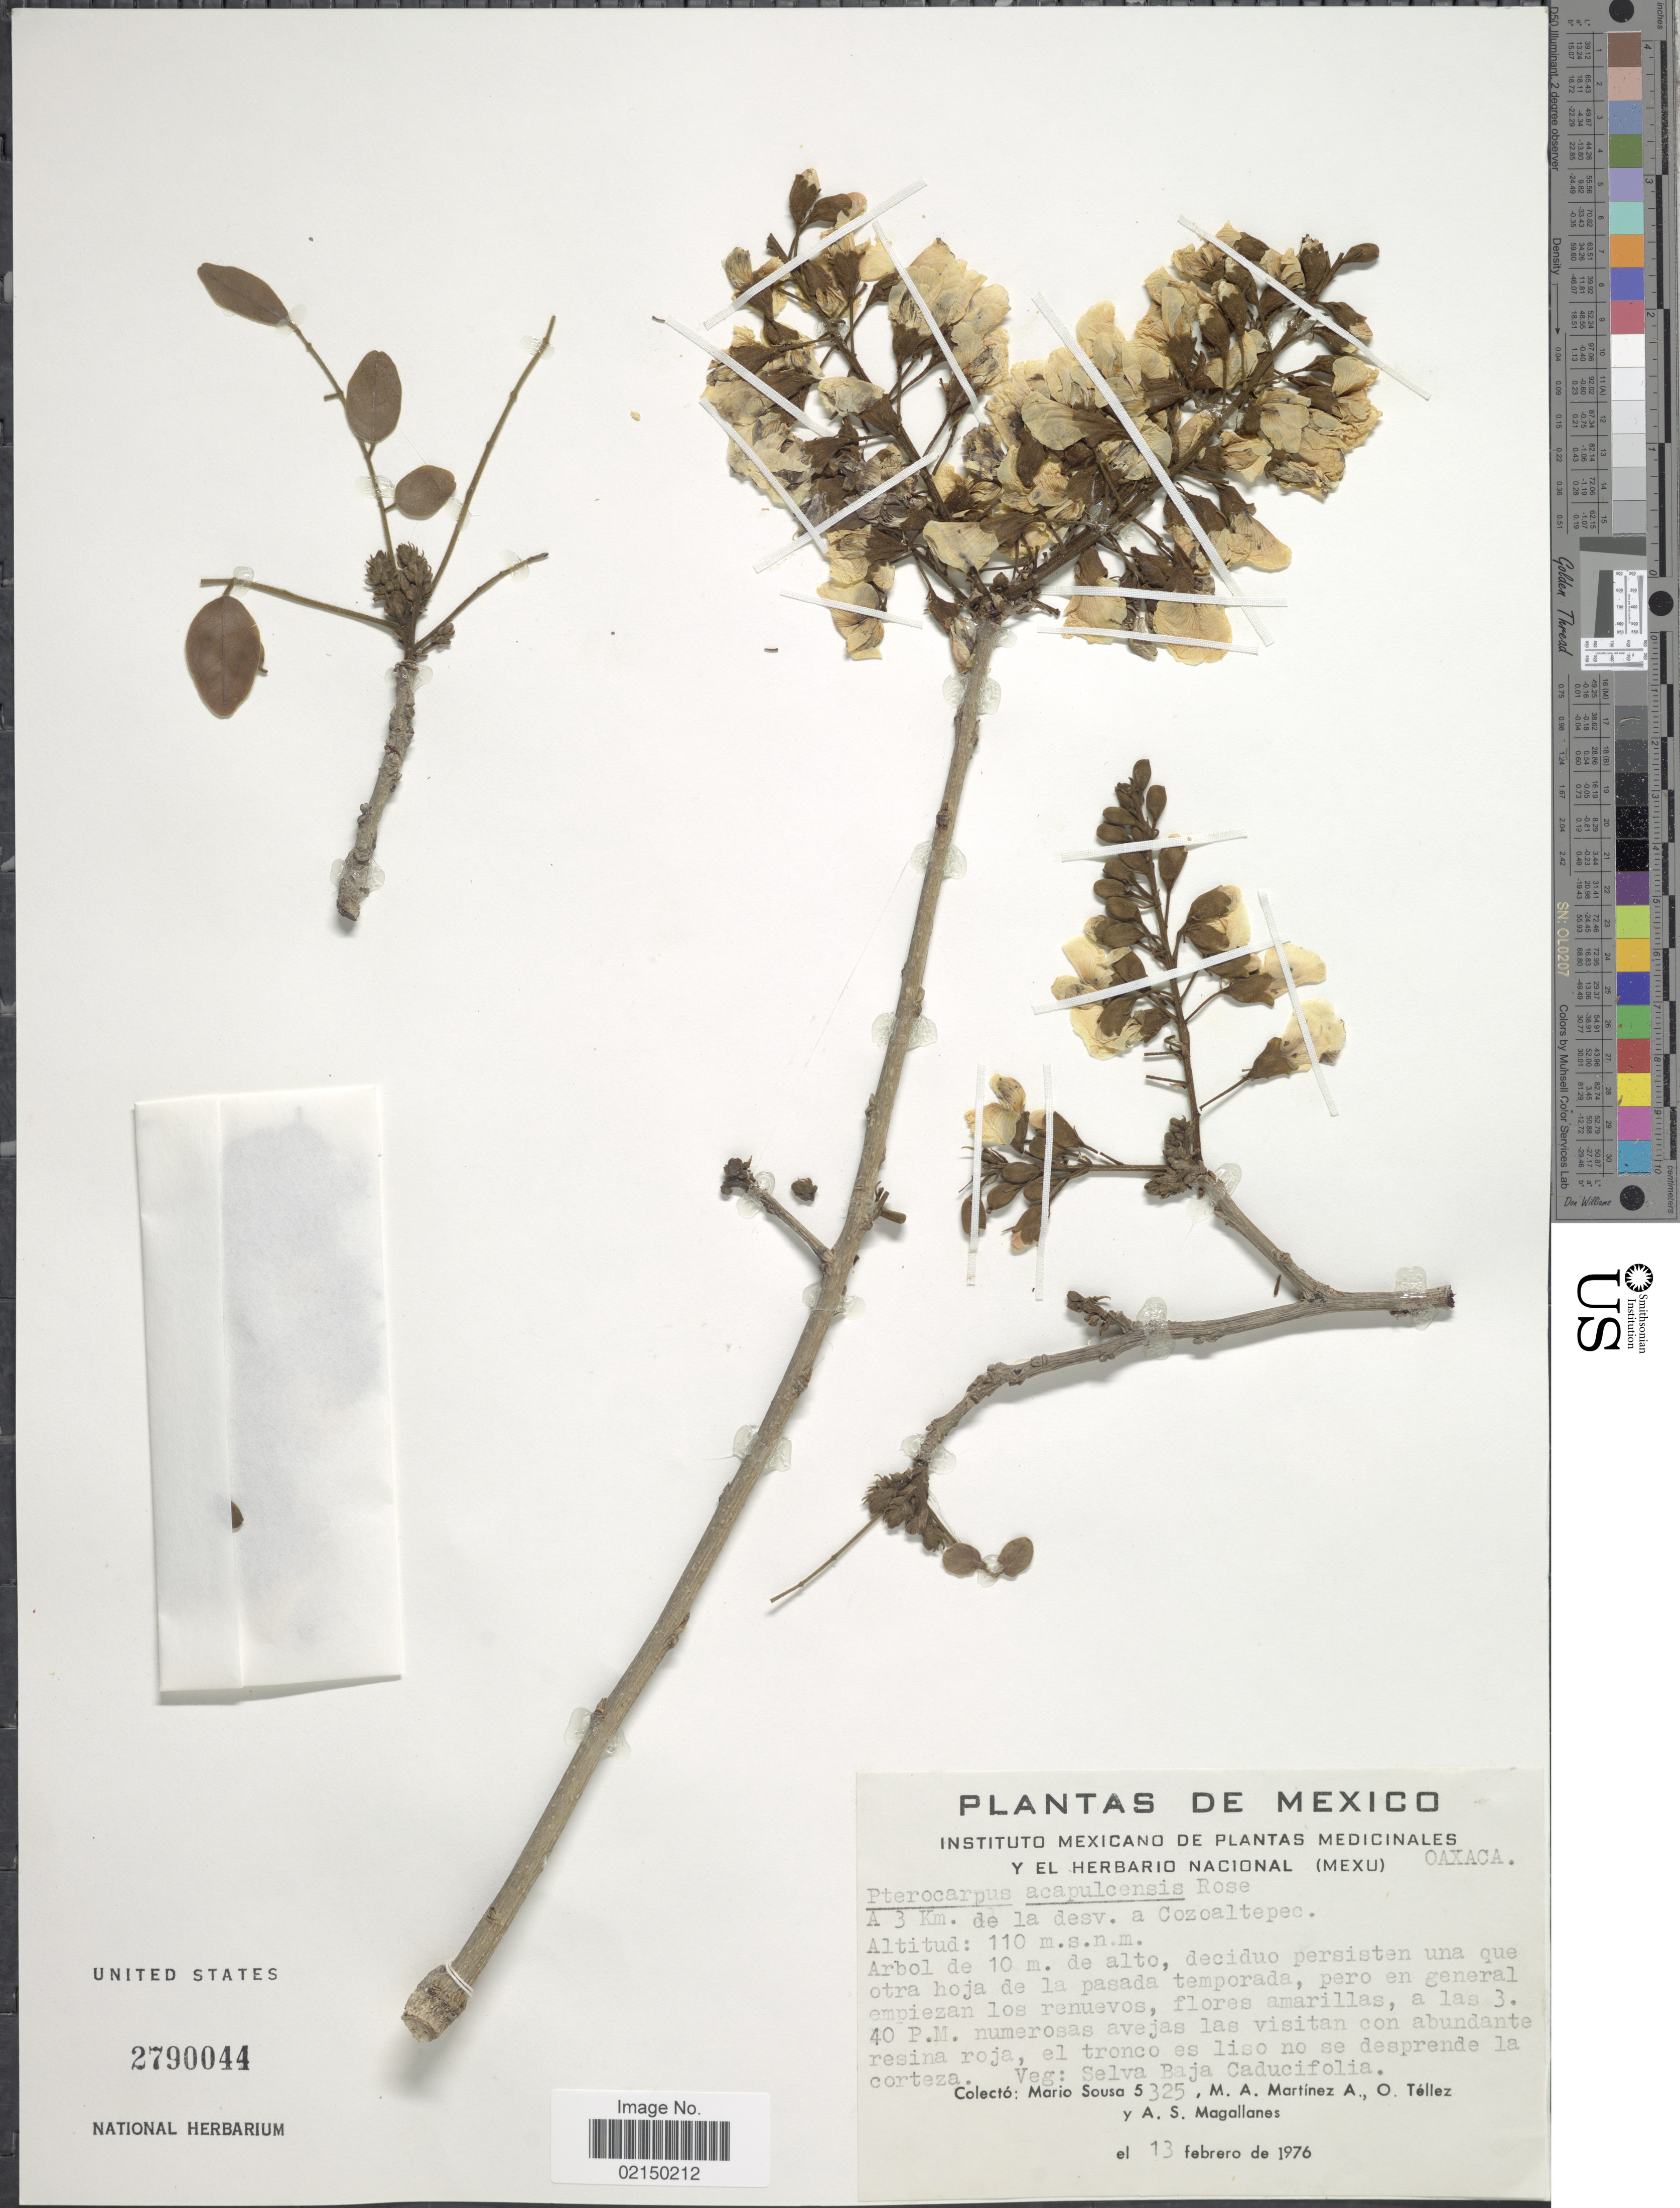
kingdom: Plantae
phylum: Tracheophyta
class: Magnoliopsida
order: Fabales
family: Fabaceae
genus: Pterocarpus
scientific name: Pterocarpus acapulcensis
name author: Rose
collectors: M. Sousa S., M. A. Martínez Alfaro, O. Tellez & A. Magallanes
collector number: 5325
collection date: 1976-02-13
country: Mexico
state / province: Oaxaca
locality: A 3 km. de la desv a Cozoaltepec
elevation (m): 110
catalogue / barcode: US 2790044